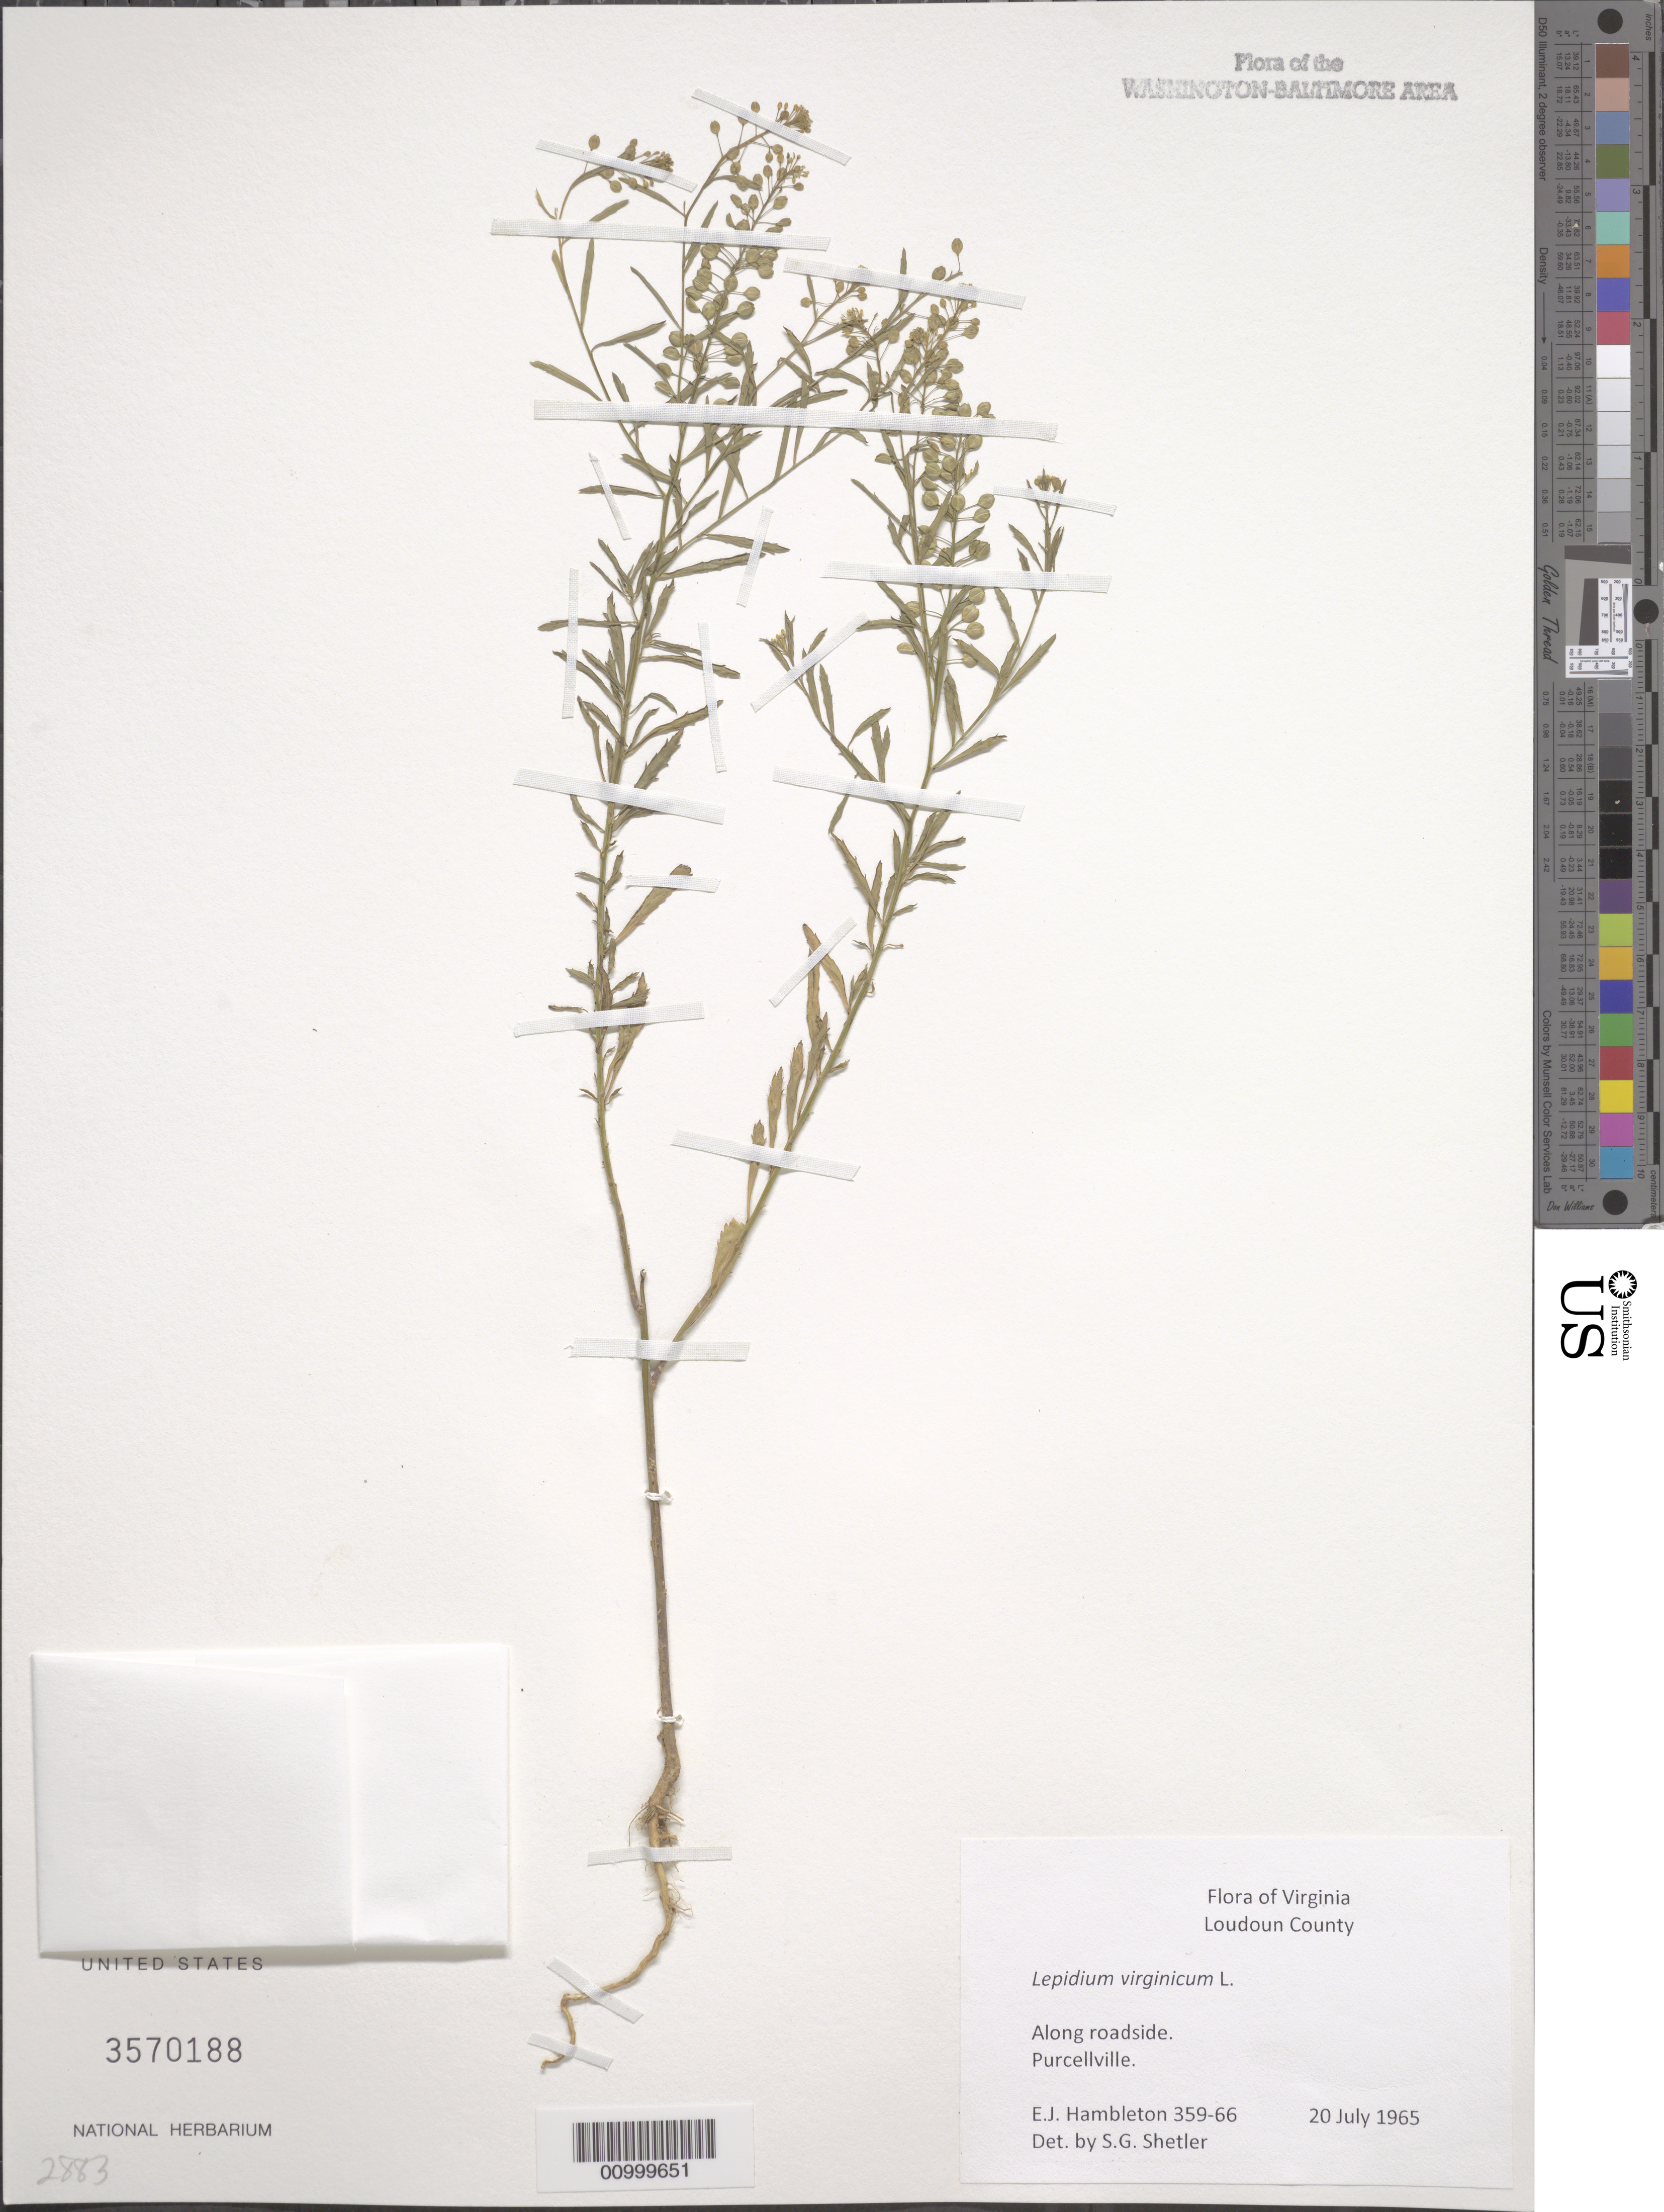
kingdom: Plantae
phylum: Tracheophyta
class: Magnoliopsida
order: Brassicales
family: Brassicaceae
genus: Lepidium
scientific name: Lepidium virginicum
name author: L.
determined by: Shetler, Stanwyn G., (US), NMNH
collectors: E. Hambleton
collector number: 339-66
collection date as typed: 20 July 1965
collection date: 1965-07-20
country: United States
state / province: Virginia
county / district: Loudoun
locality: Purcellville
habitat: Along roadside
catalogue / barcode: US 3570188